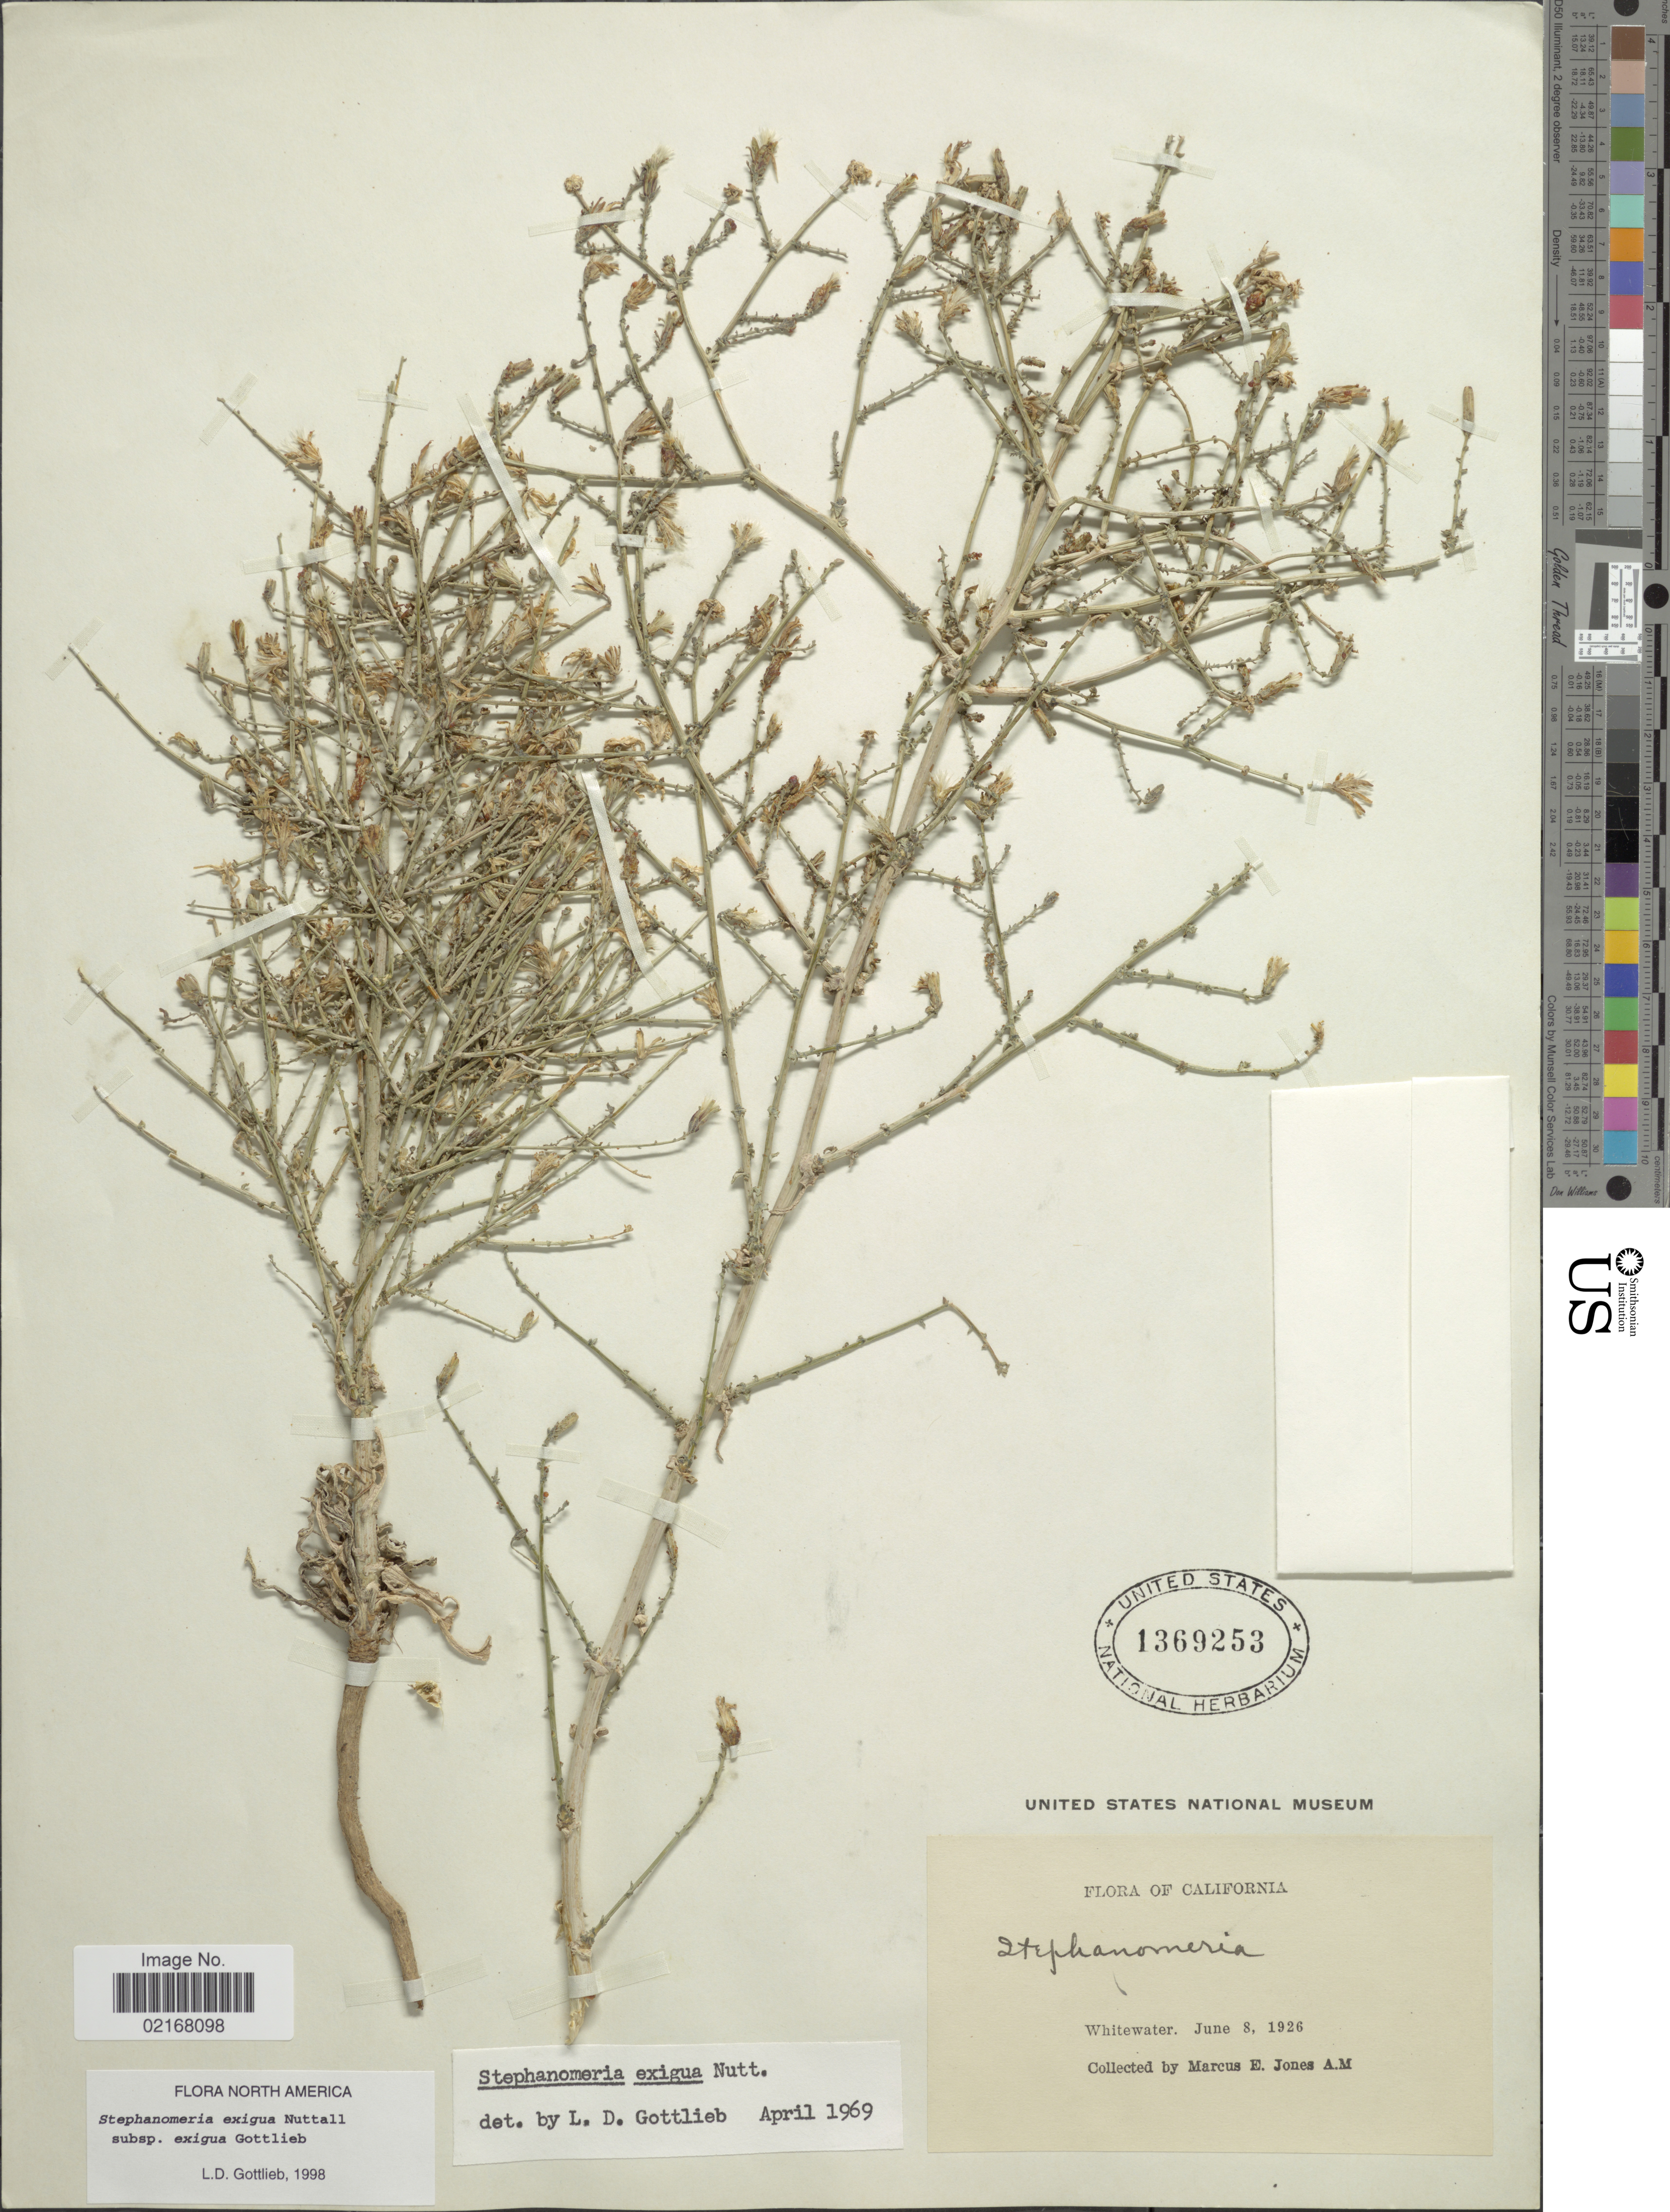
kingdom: Plantae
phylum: Tracheophyta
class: Magnoliopsida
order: Asterales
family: Asteraceae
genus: Stephanomeria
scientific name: Stephanomeria exigua subsp. exigua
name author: Nutt.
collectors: M. E. Jones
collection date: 1926-06-08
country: United States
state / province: California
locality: Whitewater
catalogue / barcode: US 1369253